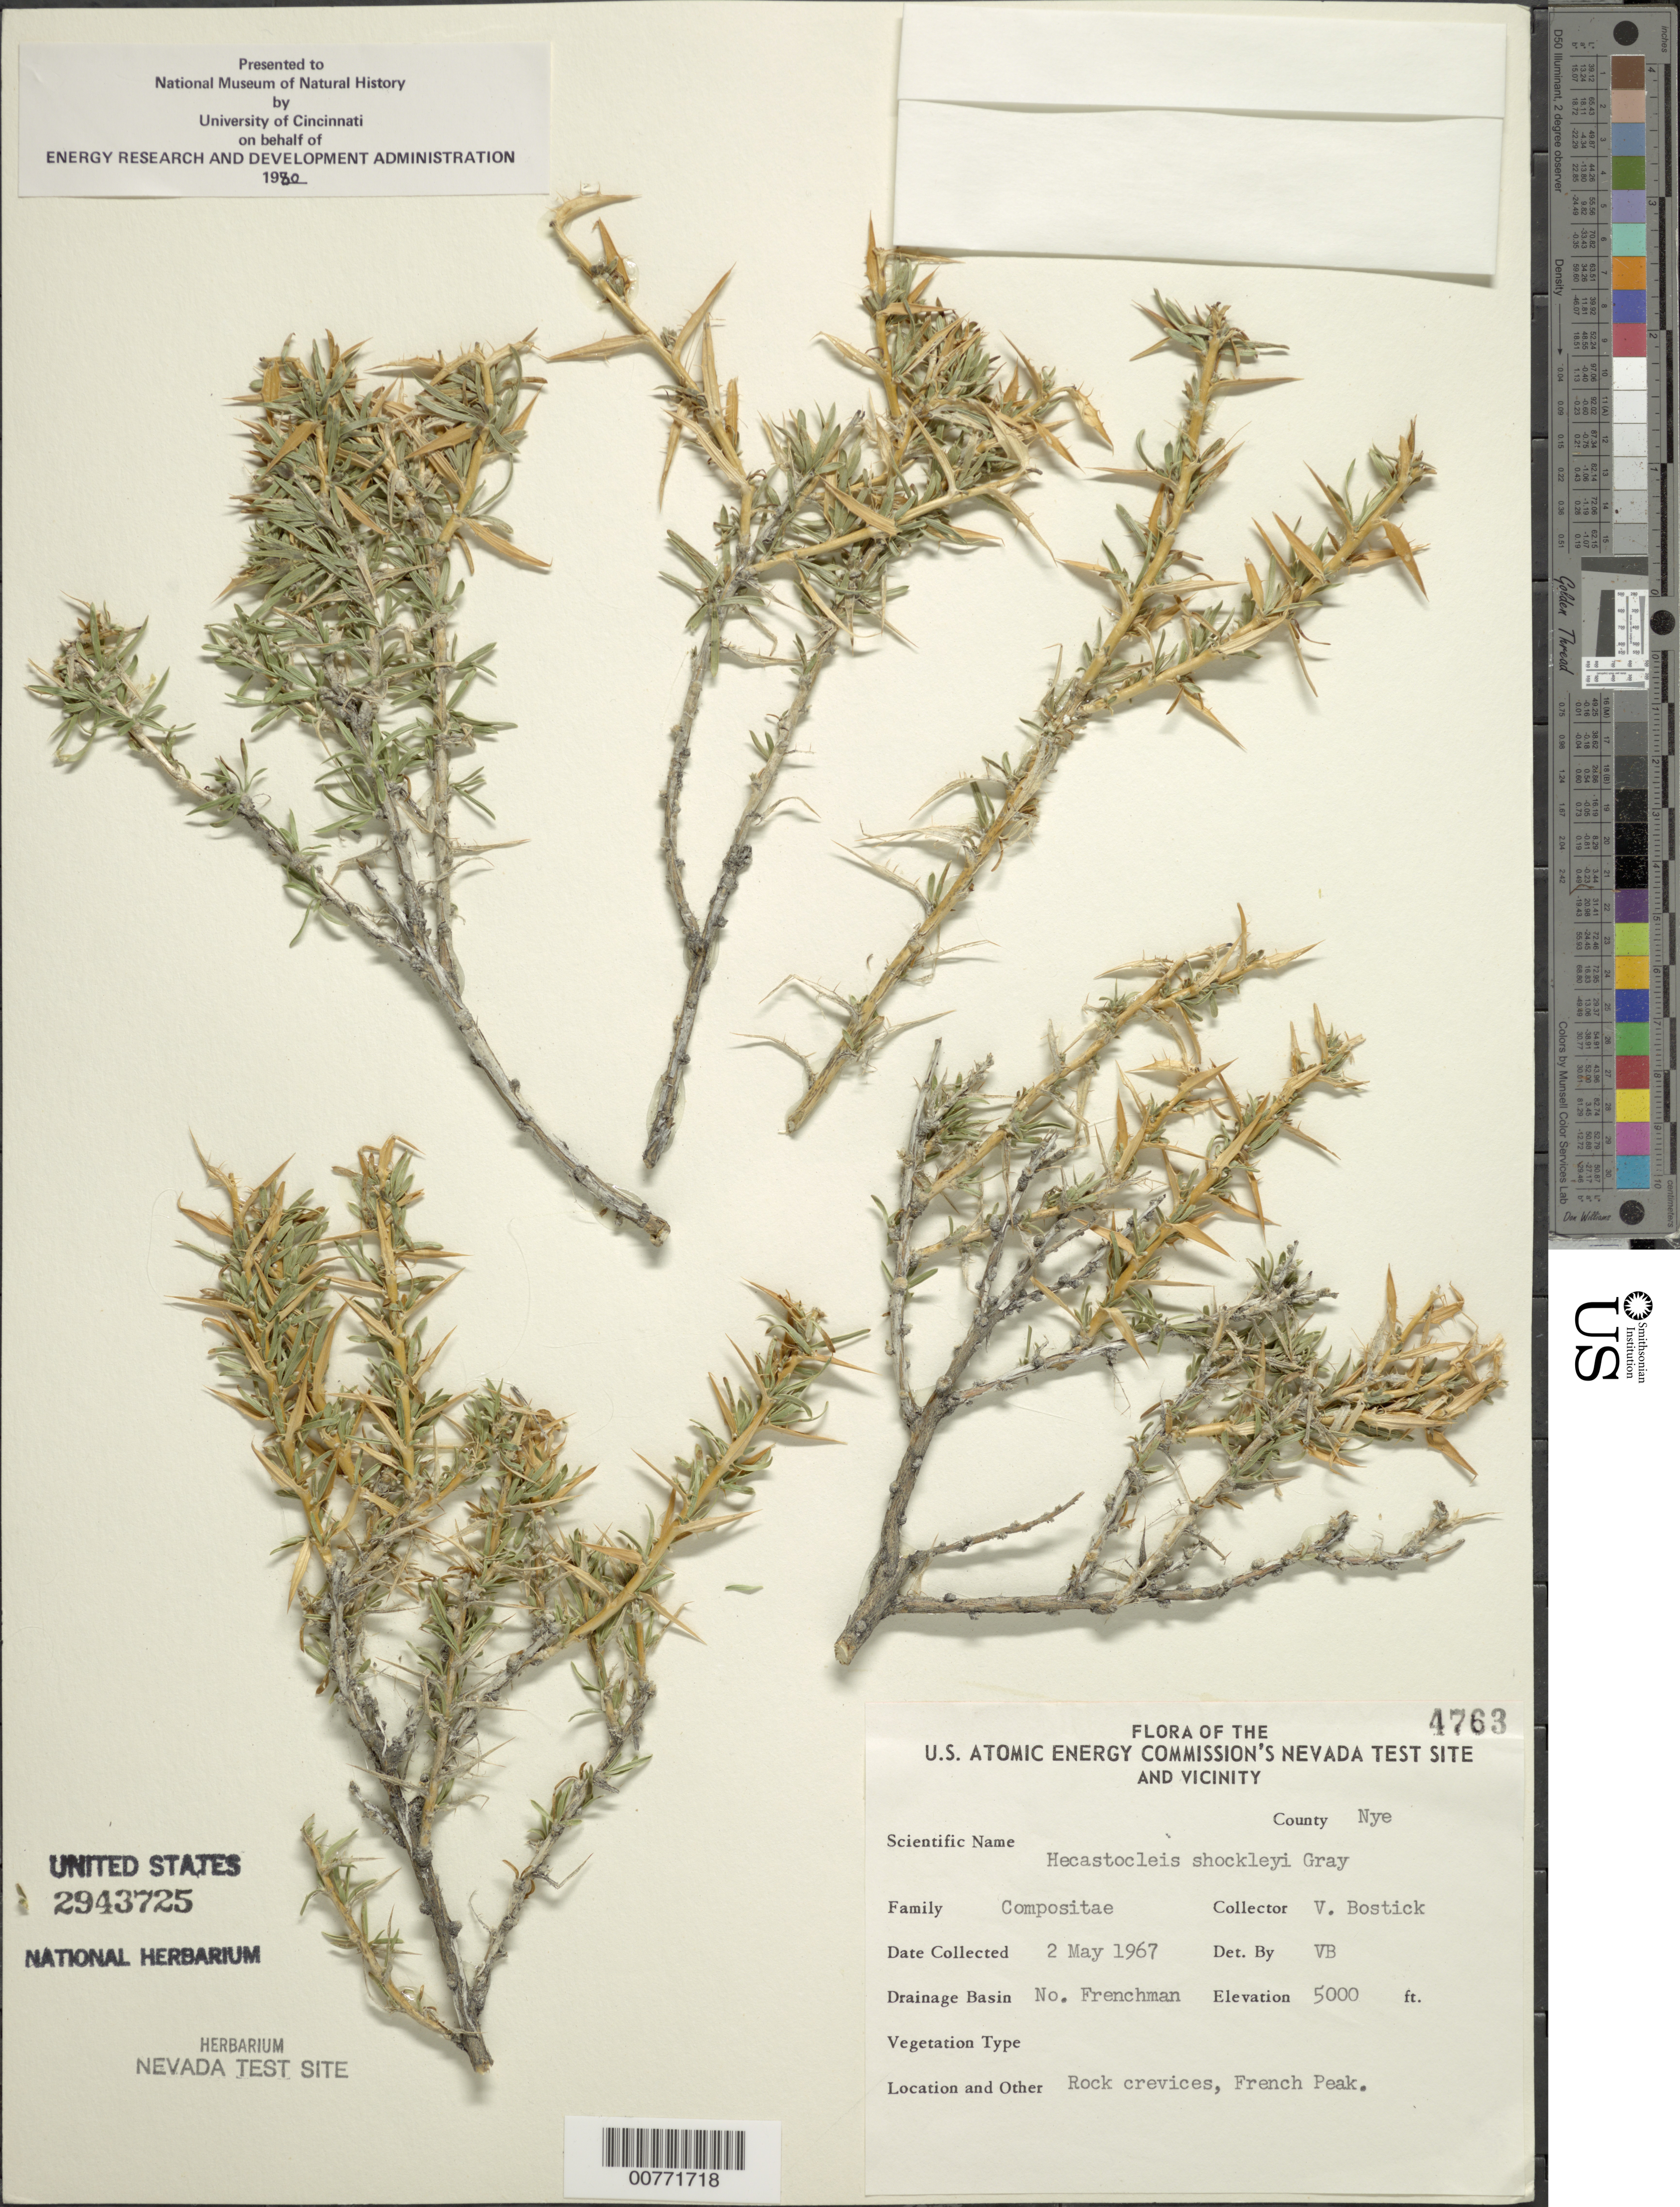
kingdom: Plantae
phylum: Tracheophyta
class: Magnoliopsida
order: Asterales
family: Asteraceae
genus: Hecastocleis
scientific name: Hecastocleis shockleyi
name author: A. Gray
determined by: V. B.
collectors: V. Bostick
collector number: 4763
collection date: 1967-05-02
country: United States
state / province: Nevada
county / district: Nye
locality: Nevada Test Site, Frenck Peak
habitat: Rock crevices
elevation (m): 1524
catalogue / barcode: US 2943725